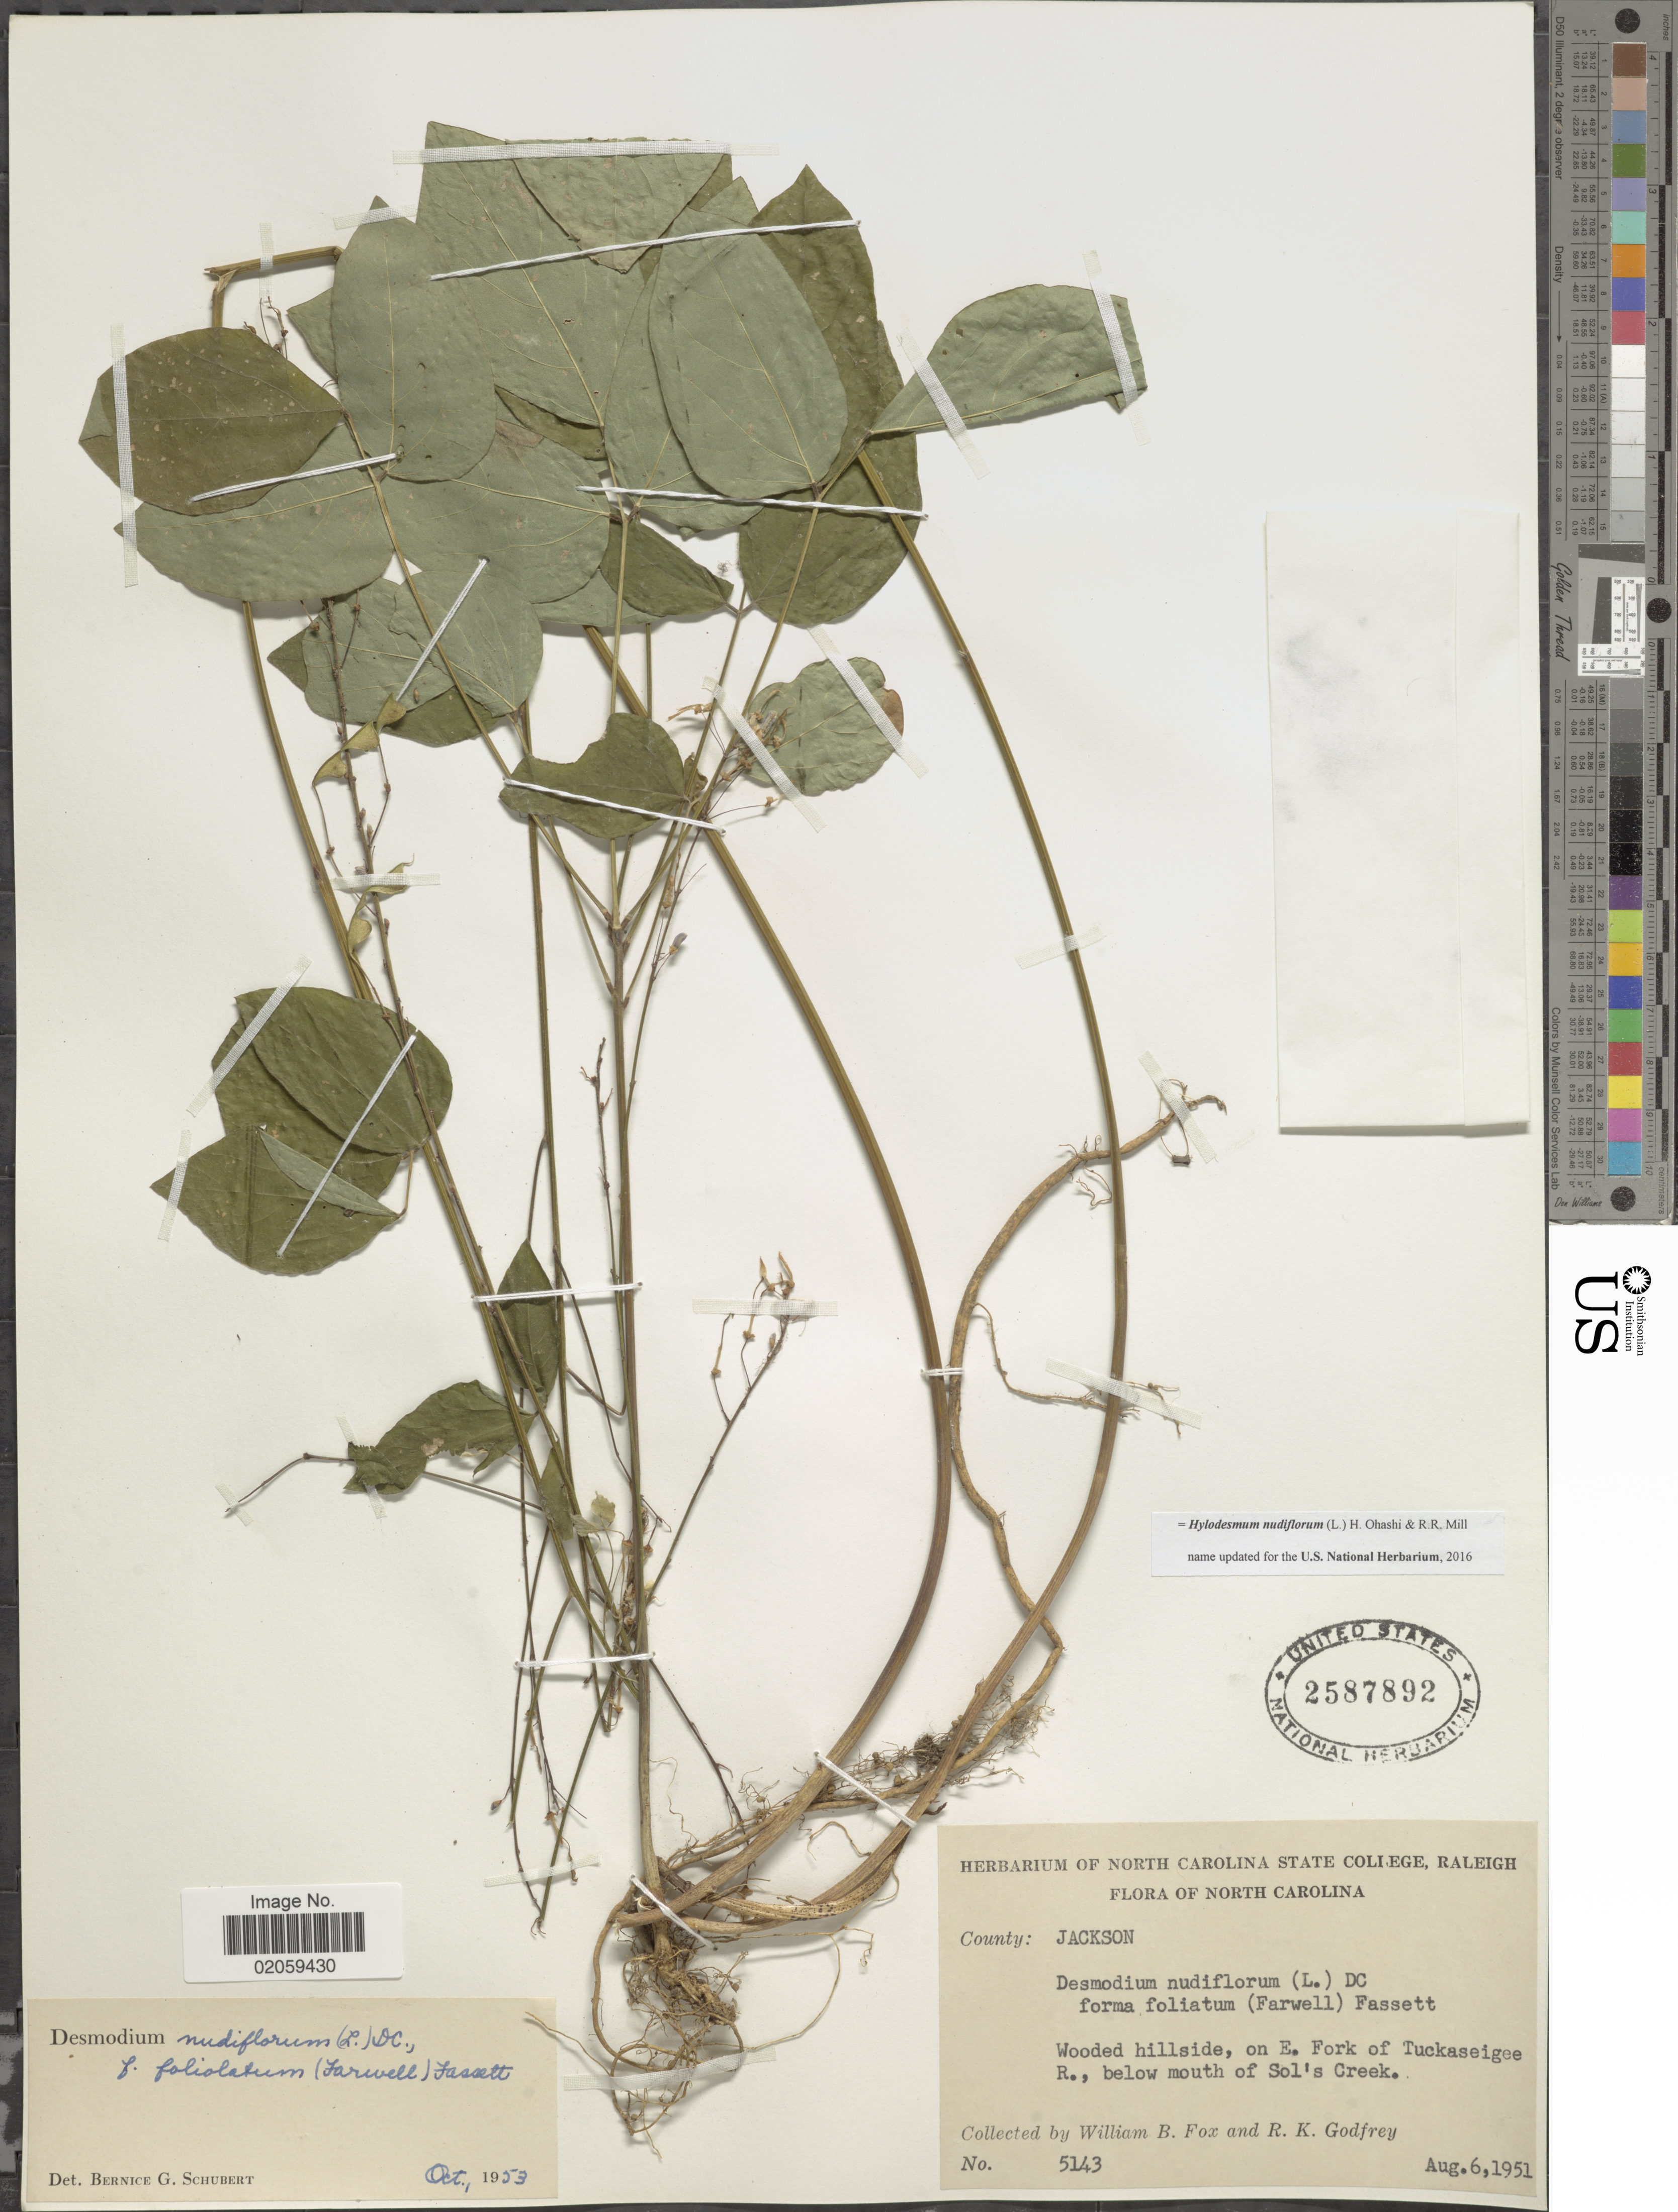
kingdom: Plantae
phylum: Tracheophyta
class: Magnoliopsida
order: Fabales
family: Fabaceae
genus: Hylodesmum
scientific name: Hylodesmum nudiflorum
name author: (L.) H. Ohashi & R.R. Mill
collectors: W. B. Fox & R. K. Godfrey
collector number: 5143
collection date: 1951-09-06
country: United States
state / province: North Carolina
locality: County Jackson, on E Fork of Tuckaseigee R., below mouth of Sol's Creek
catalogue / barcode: US 2587892